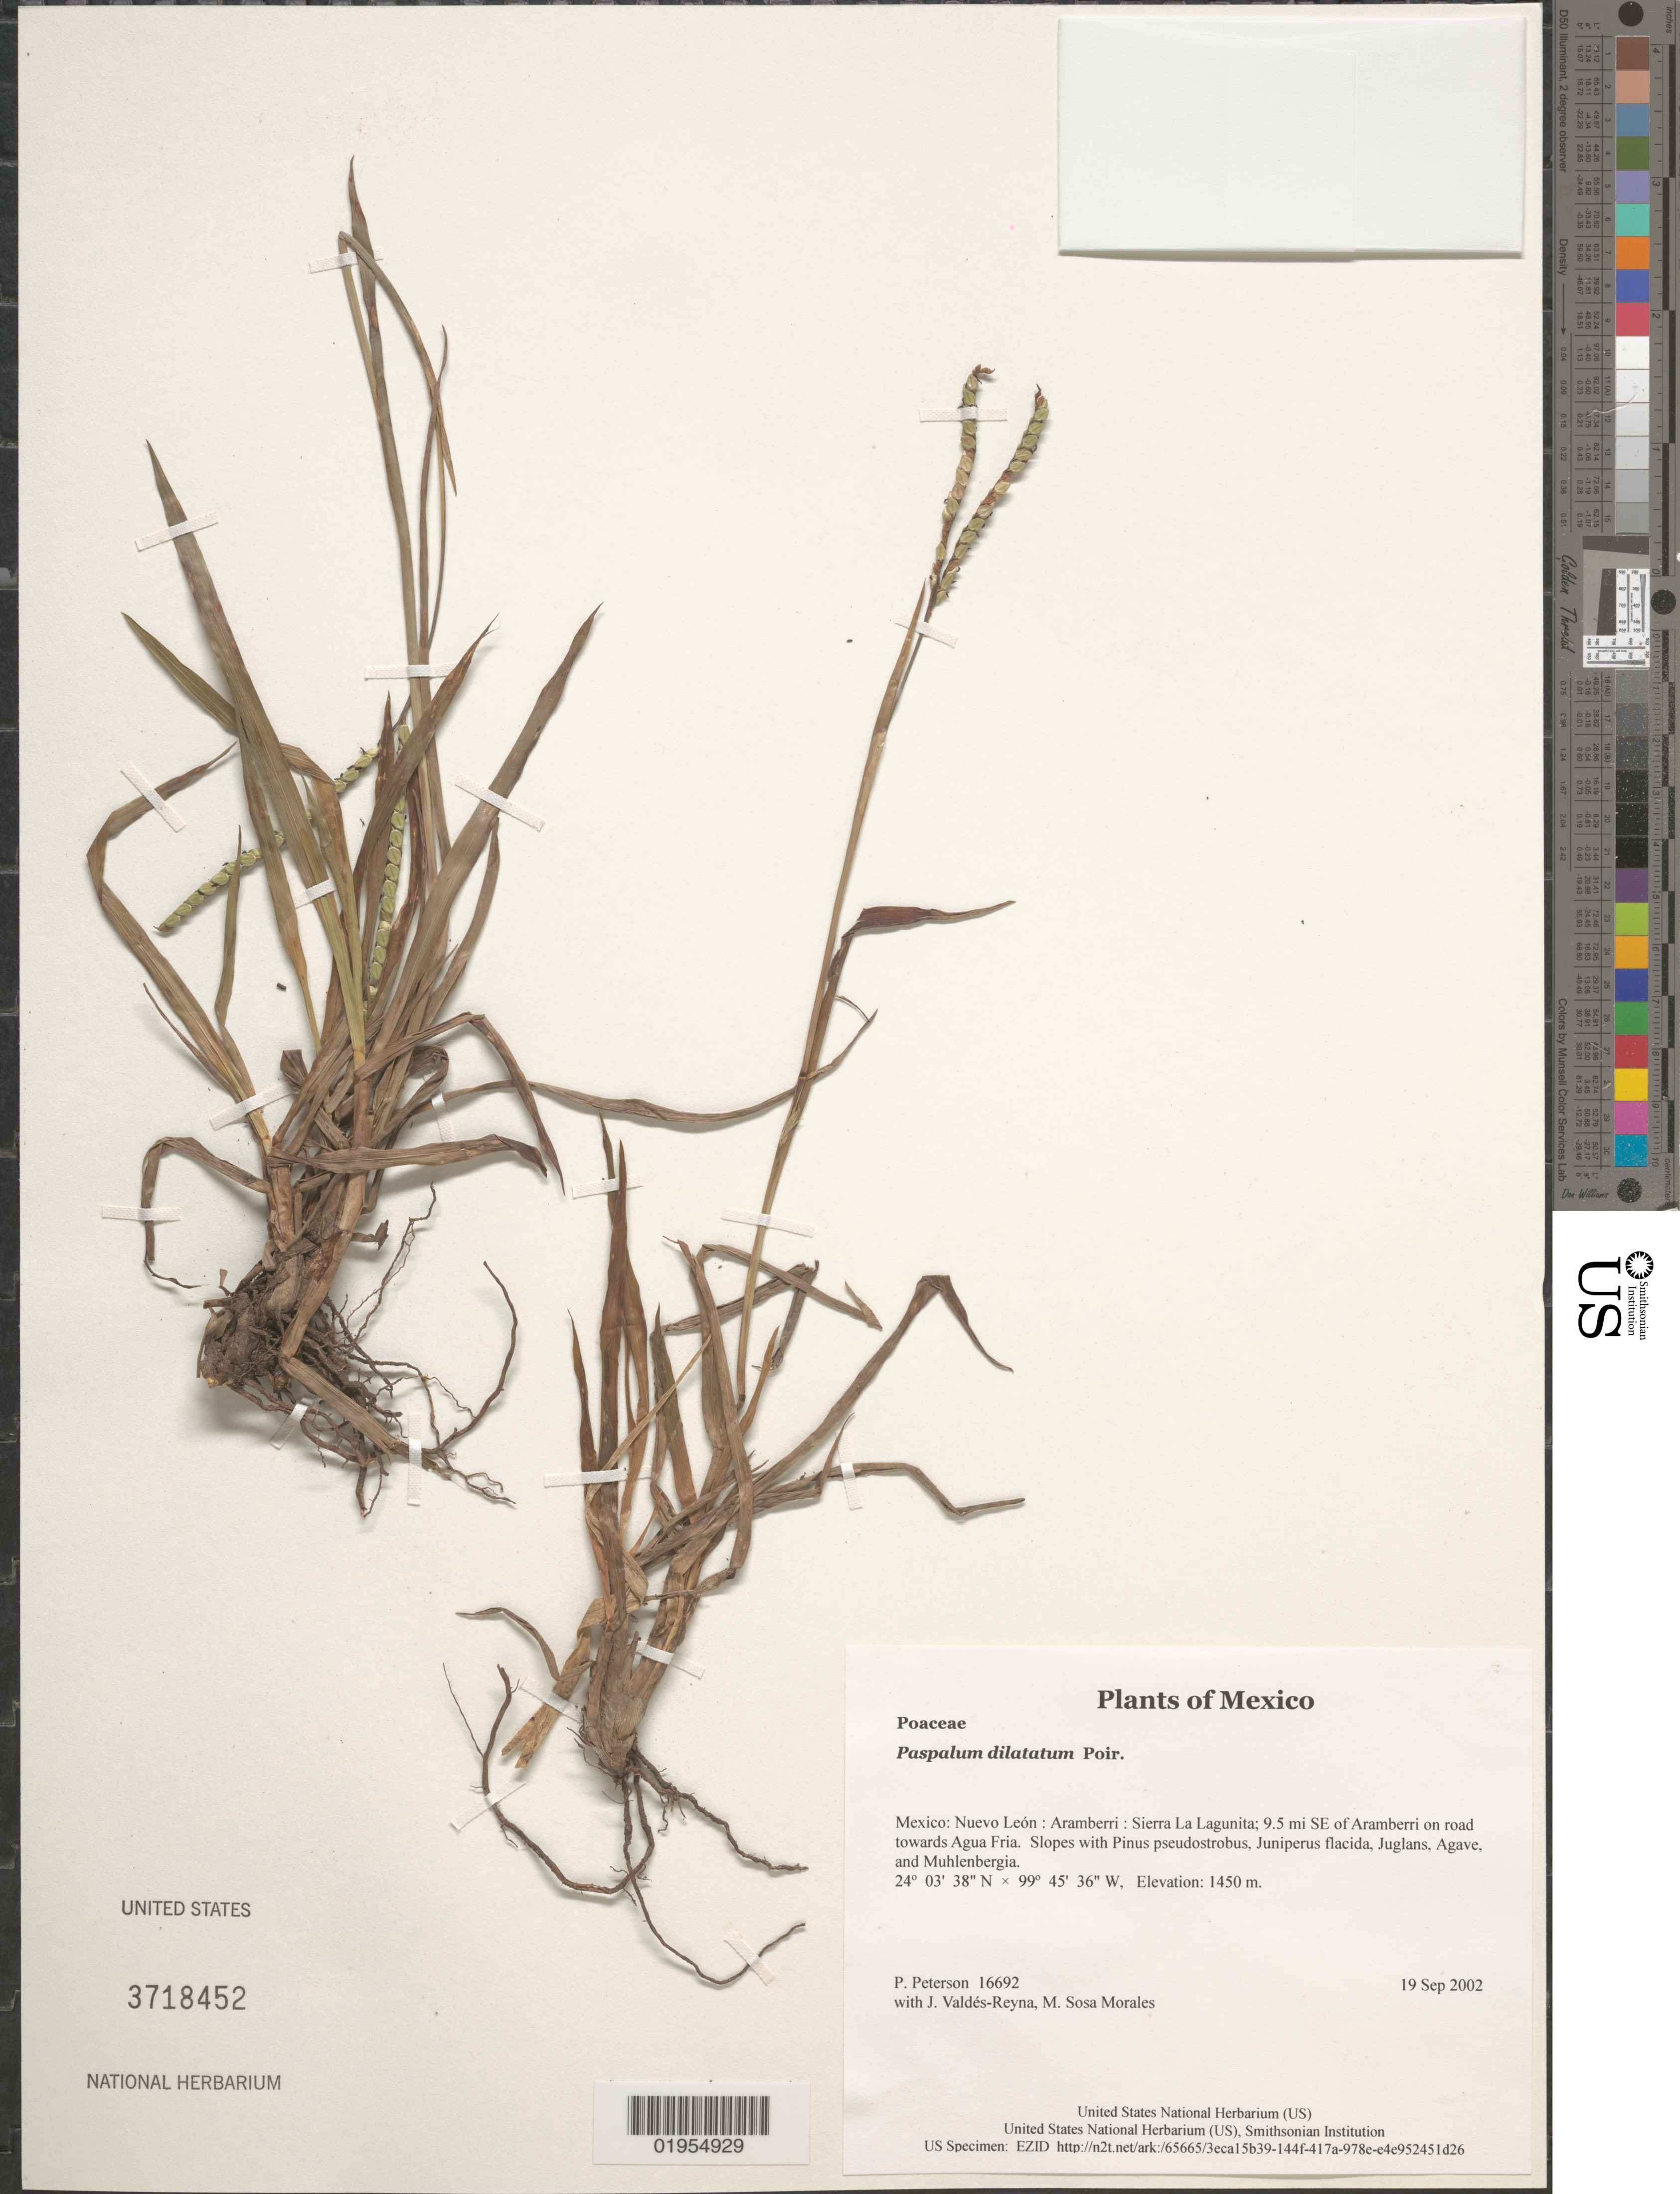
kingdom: Plantae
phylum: Tracheophyta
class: Liliopsida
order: Poales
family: Poaceae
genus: Paspalum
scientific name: Paspalum dilatatum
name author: Poir.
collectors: P. M. Peterson, J. Valdés-Reyna & M. Sosa Morales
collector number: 16692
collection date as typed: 19 Sep 2002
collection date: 2002-09-19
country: Mexico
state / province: Nuevo León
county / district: Aramberri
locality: Sierra La Lagunita; 9.5 mi SE of Aramberri on road towards Agua Fria. Slopes with Pinus pseudostrobus, Juniperus flacida, Juglans, Agave, and Muhlenbergia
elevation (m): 1450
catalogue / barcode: US 3718452